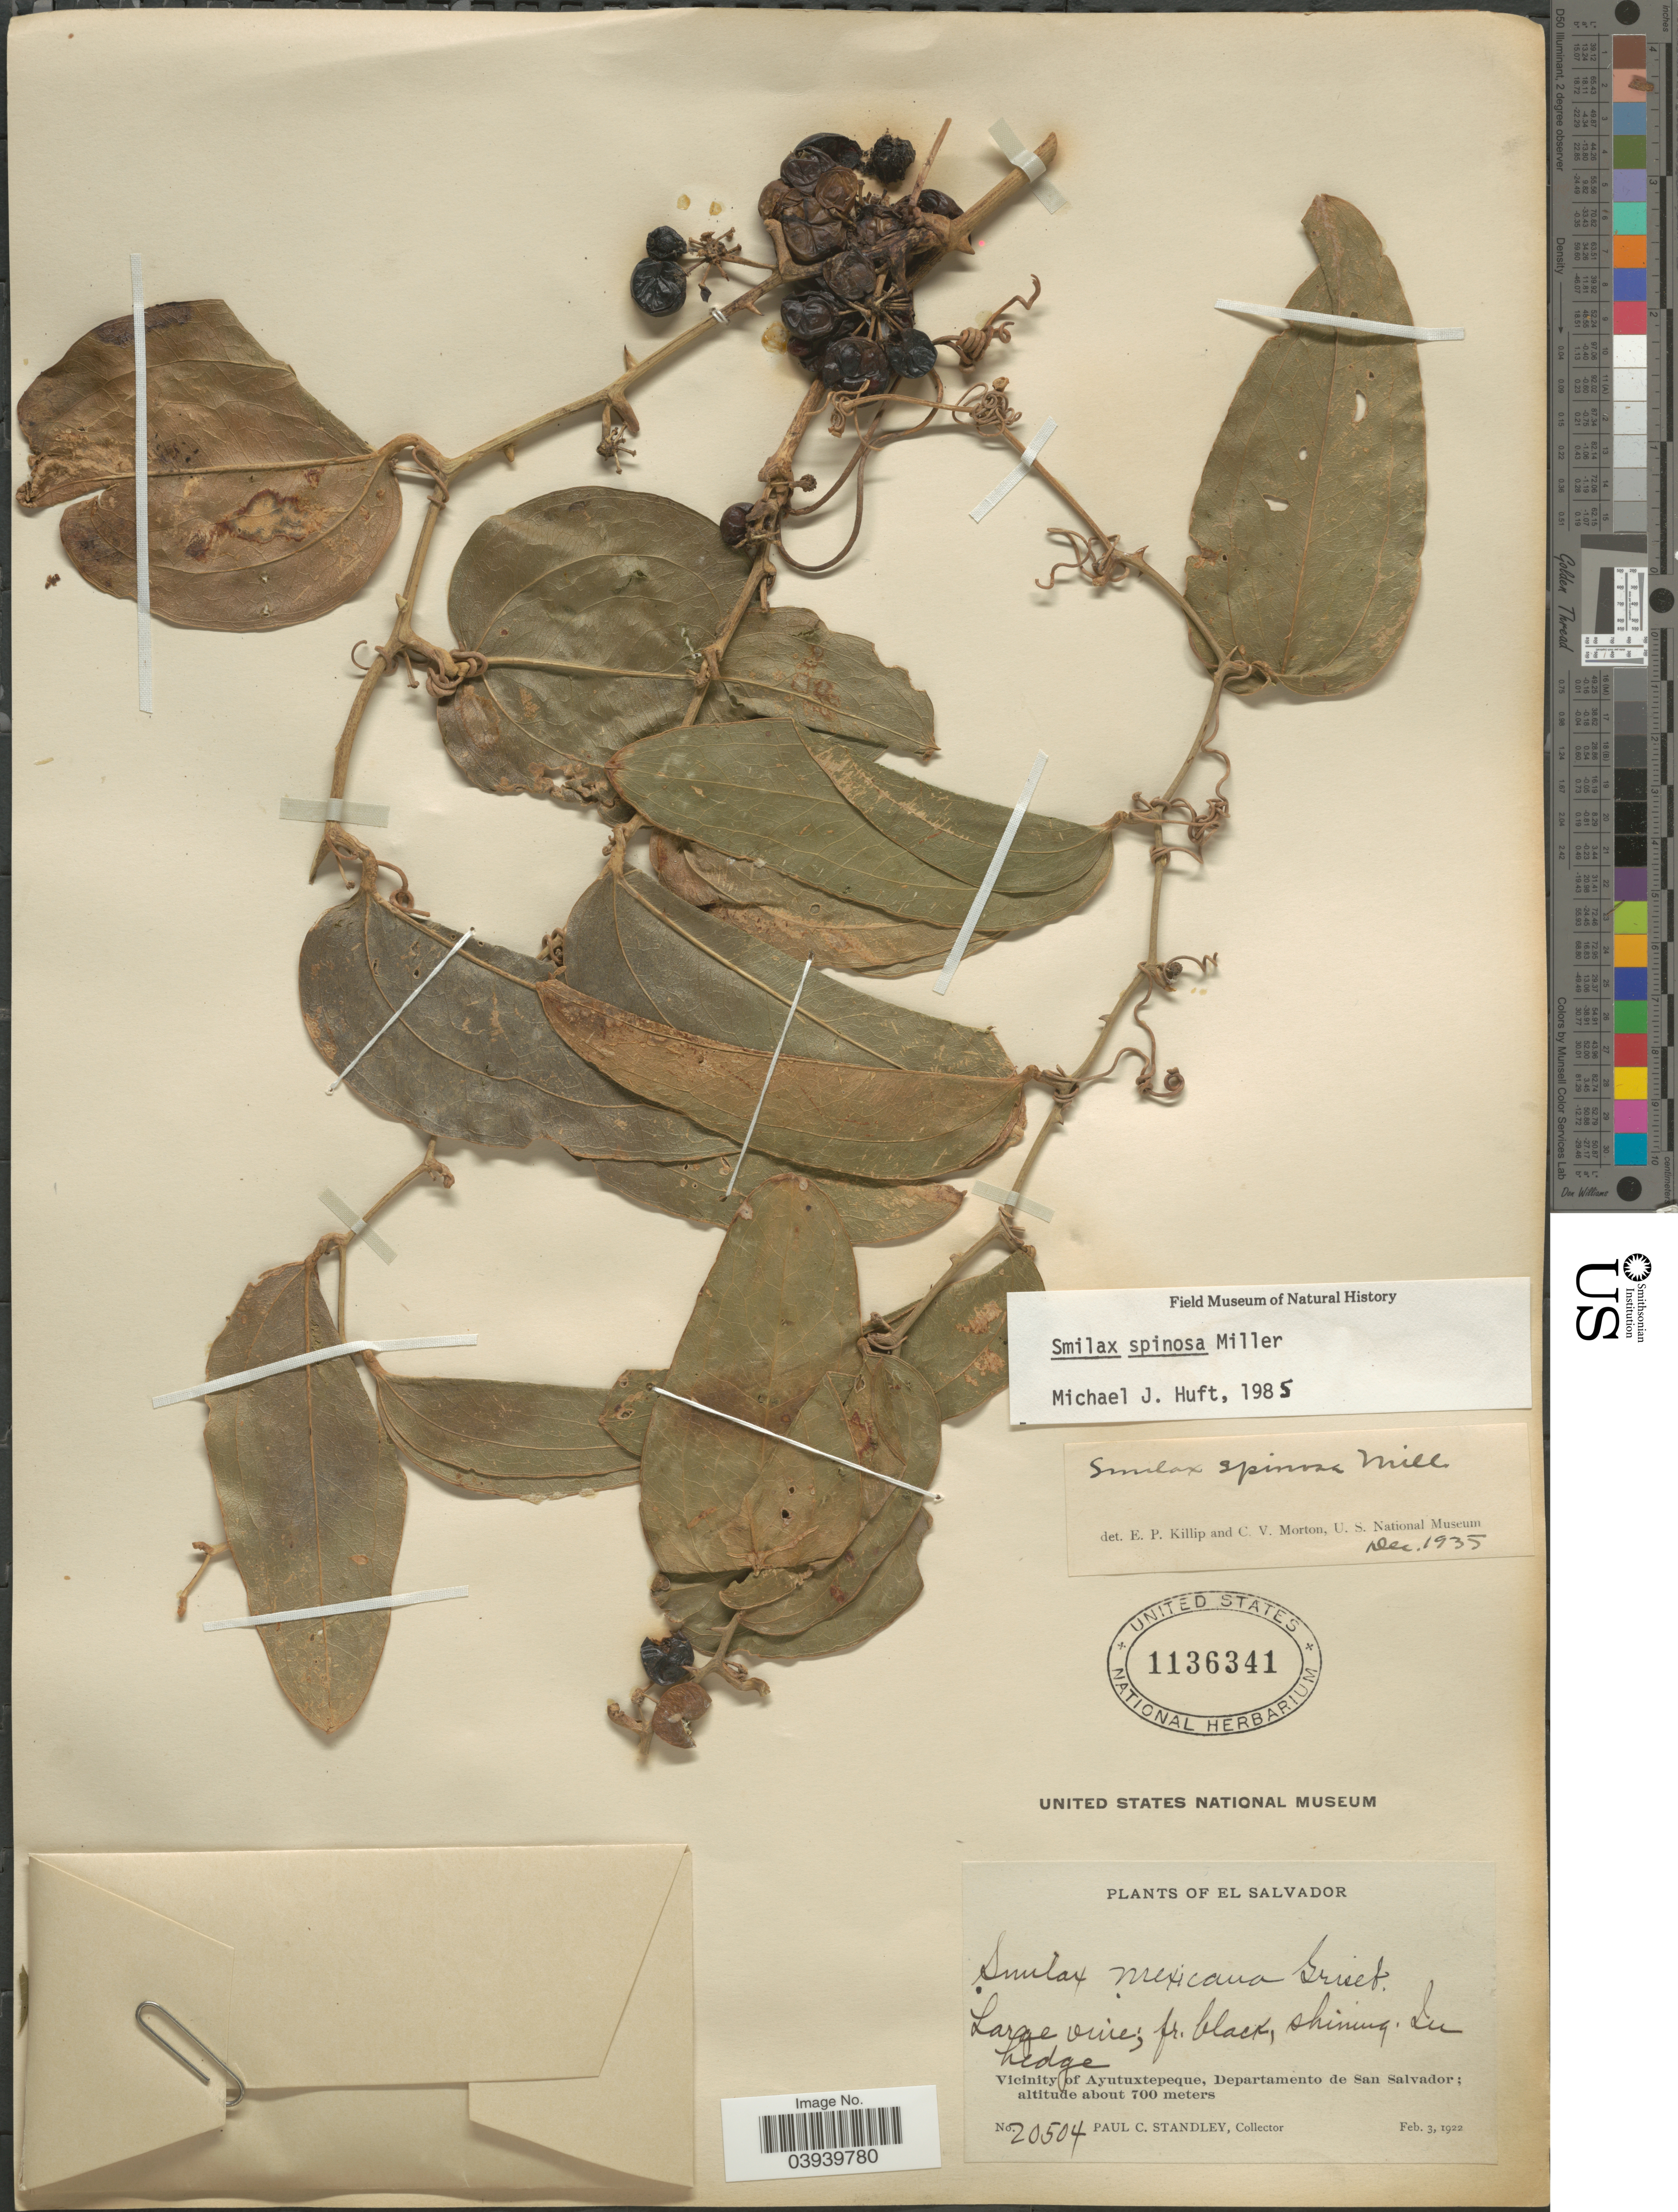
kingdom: Plantae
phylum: Tracheophyta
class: Liliopsida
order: Liliales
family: Smilacaceae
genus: Smilax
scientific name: Smilax spinosa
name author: Mill.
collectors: P. C. Standley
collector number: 20504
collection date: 1922-02-03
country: El Salvador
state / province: San Salvador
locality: Vicinity of Ayutuxtepeque, Departamento de San Salvador.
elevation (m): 700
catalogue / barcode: US 1136341